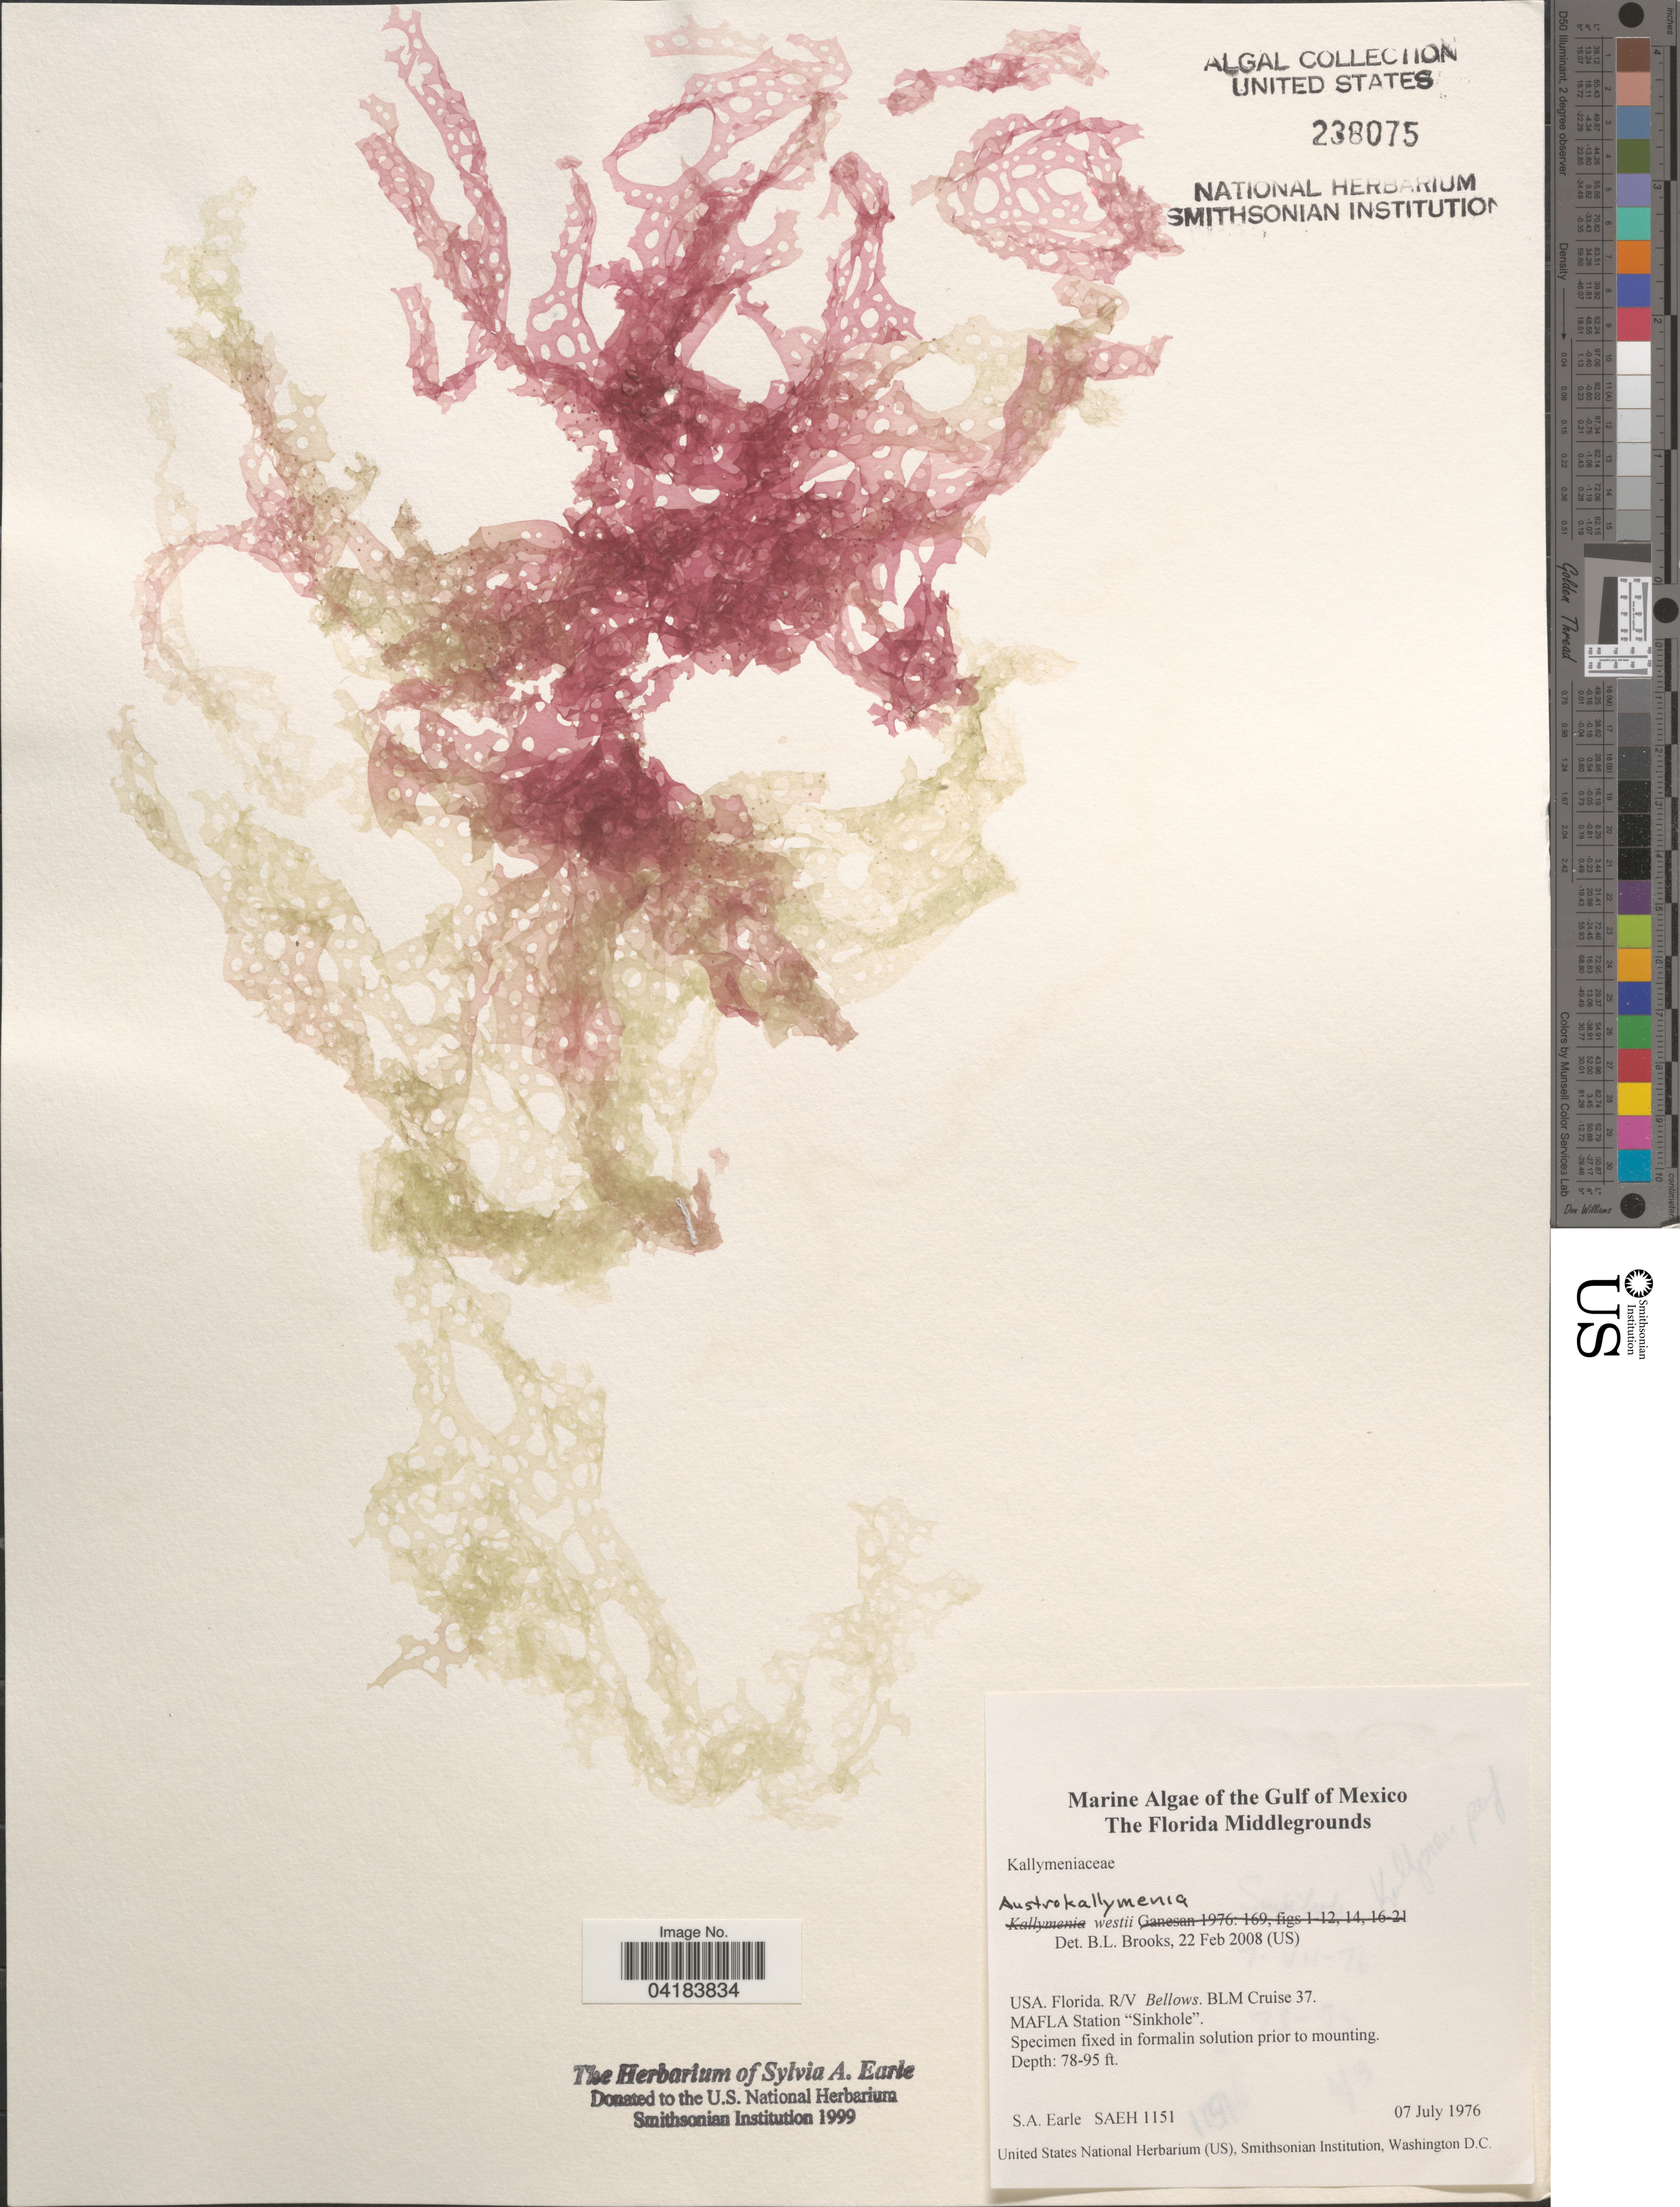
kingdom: Plantae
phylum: Rhodophyta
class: Florideophyceae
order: Gigartinales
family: Kallymeniaceae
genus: Austrokallymenia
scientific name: Austrokallymenia westii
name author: (Ganesan) C.W. Schneid. & G.W. Saunders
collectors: S. A. Earle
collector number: SAEH1151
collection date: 1976-07-07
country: United States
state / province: Florida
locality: Gulf of Mexico. The Florida Middlegrounds. R/V Bellows. BLM Cruise 37. MAFLA Station "Sinkhole".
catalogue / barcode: US 238075